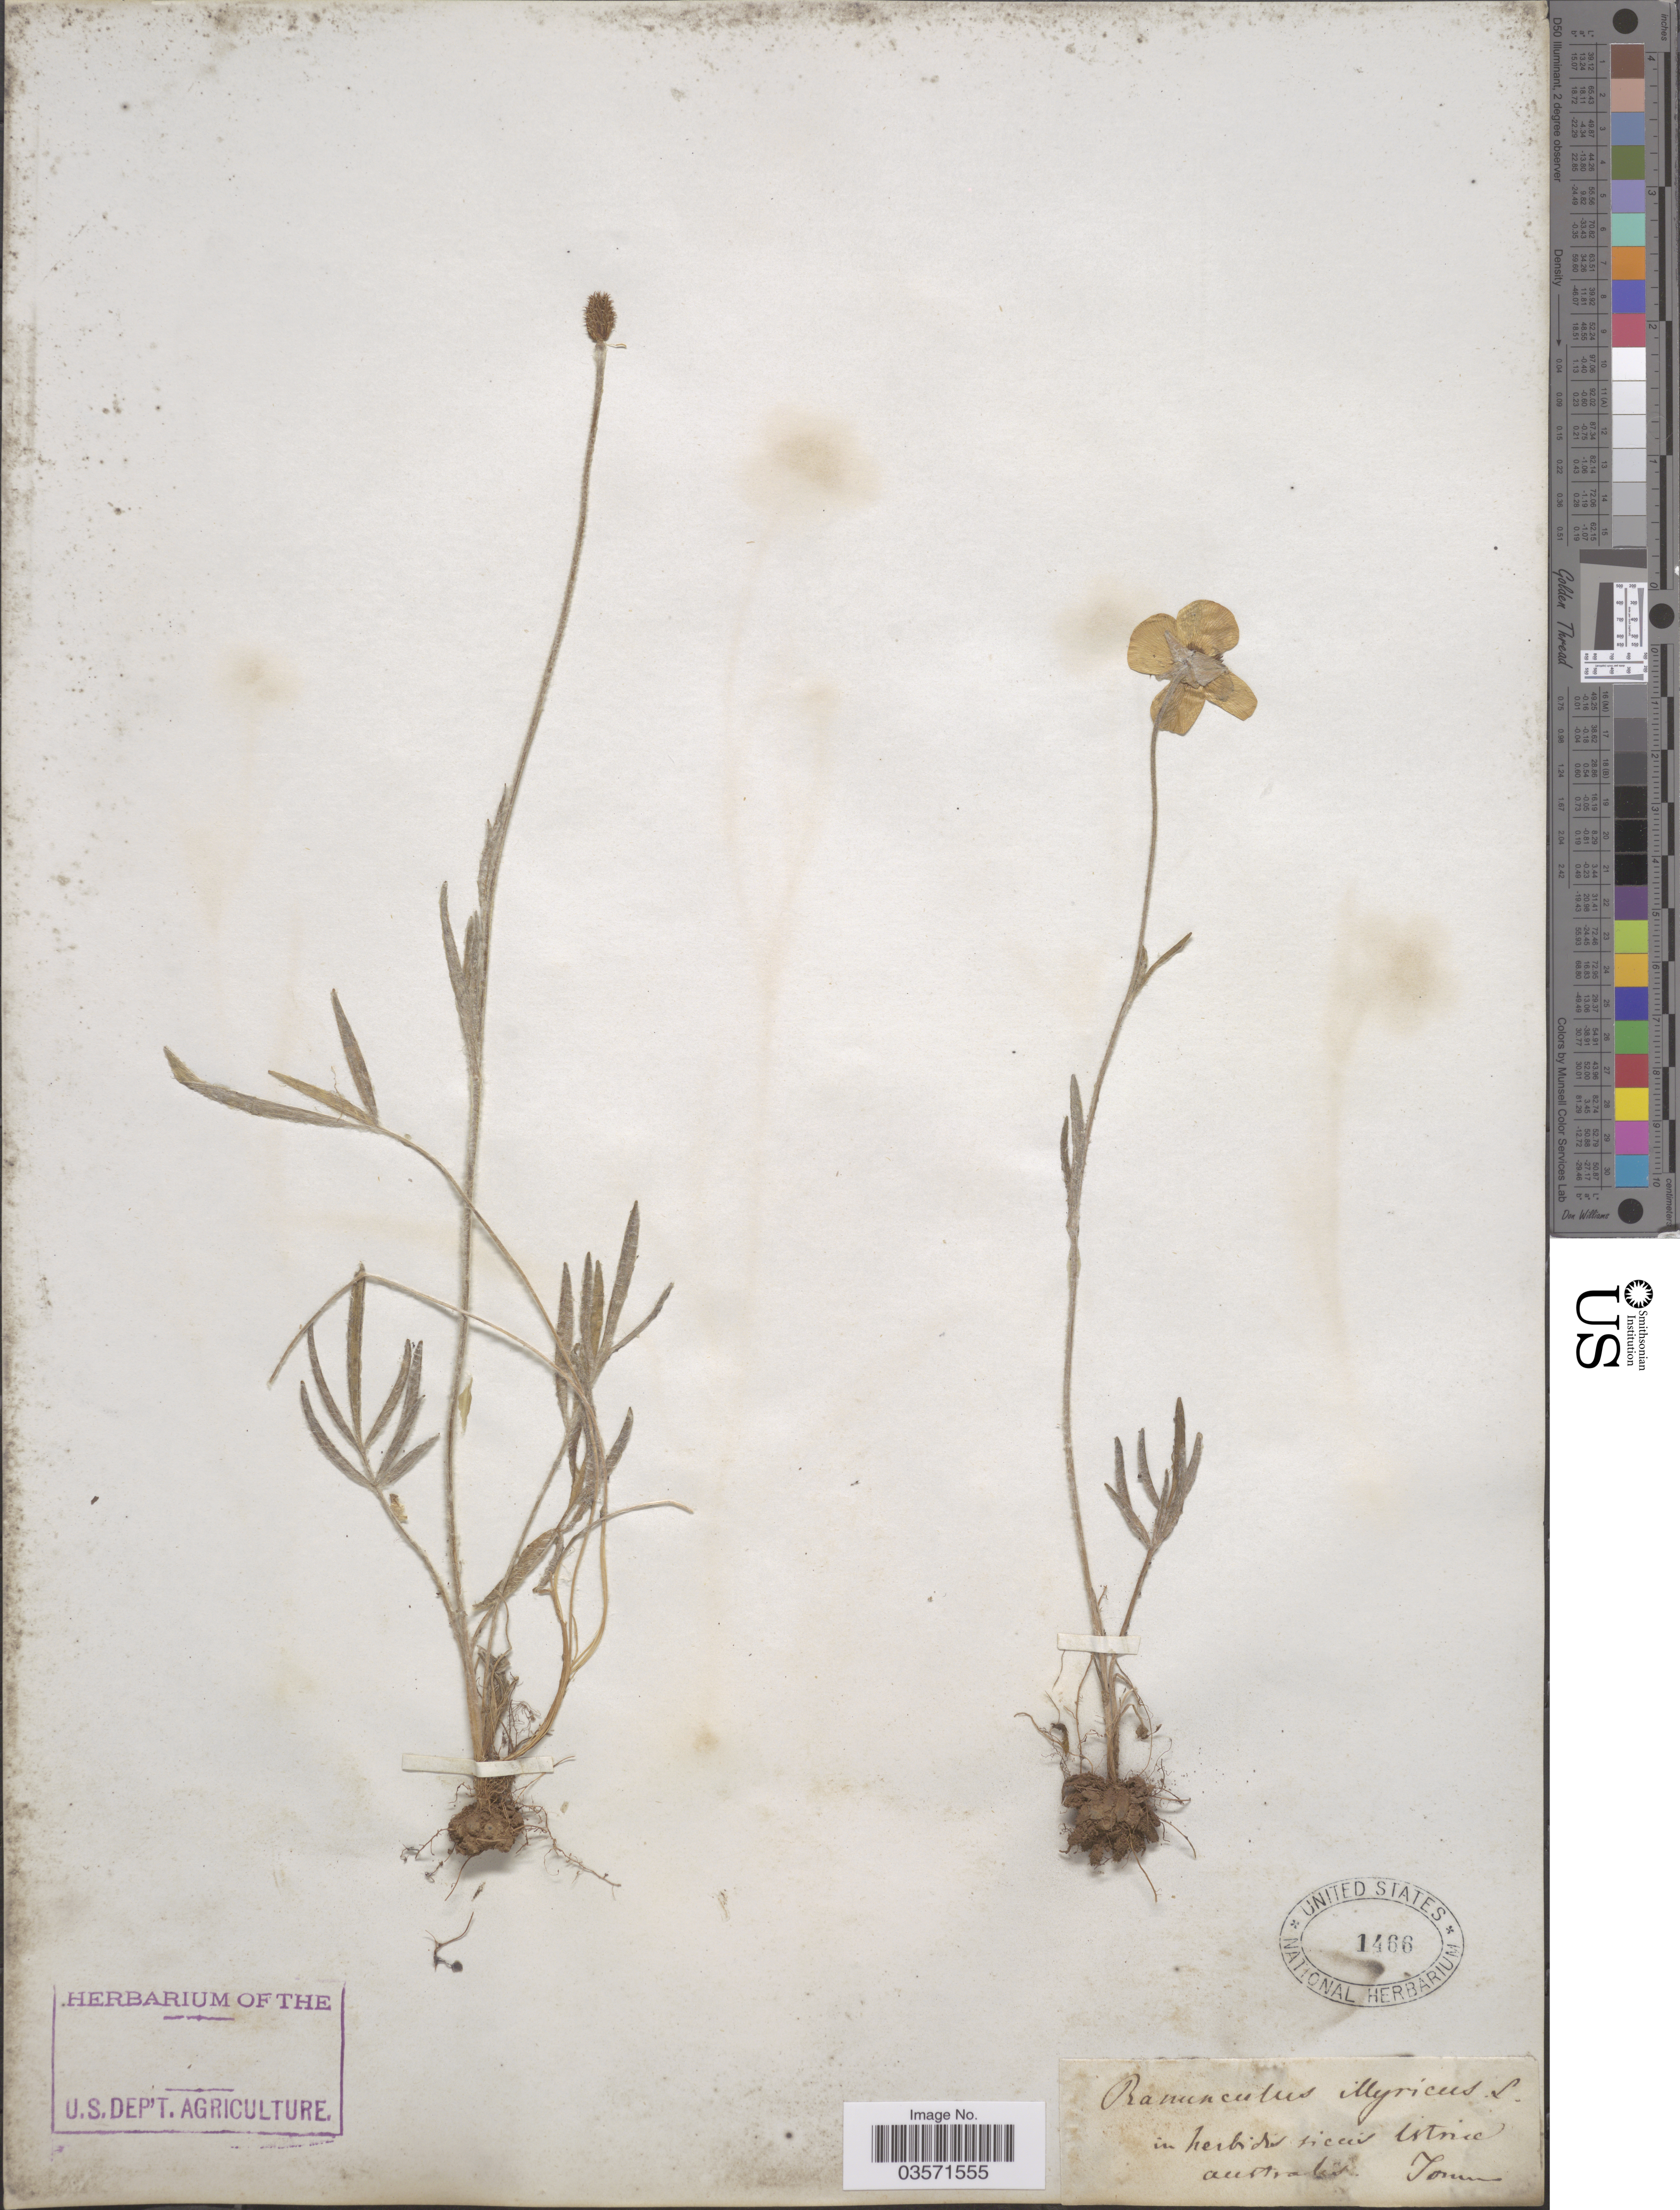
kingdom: Plantae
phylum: Tracheophyta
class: Magnoliopsida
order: Ranunculales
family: Ranunculaceae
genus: Ranunculus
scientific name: Ranunculus illyricus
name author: L.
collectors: Torr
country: Croatia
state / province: Istria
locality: In herbidis siccis Istria australis.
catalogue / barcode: US 1466